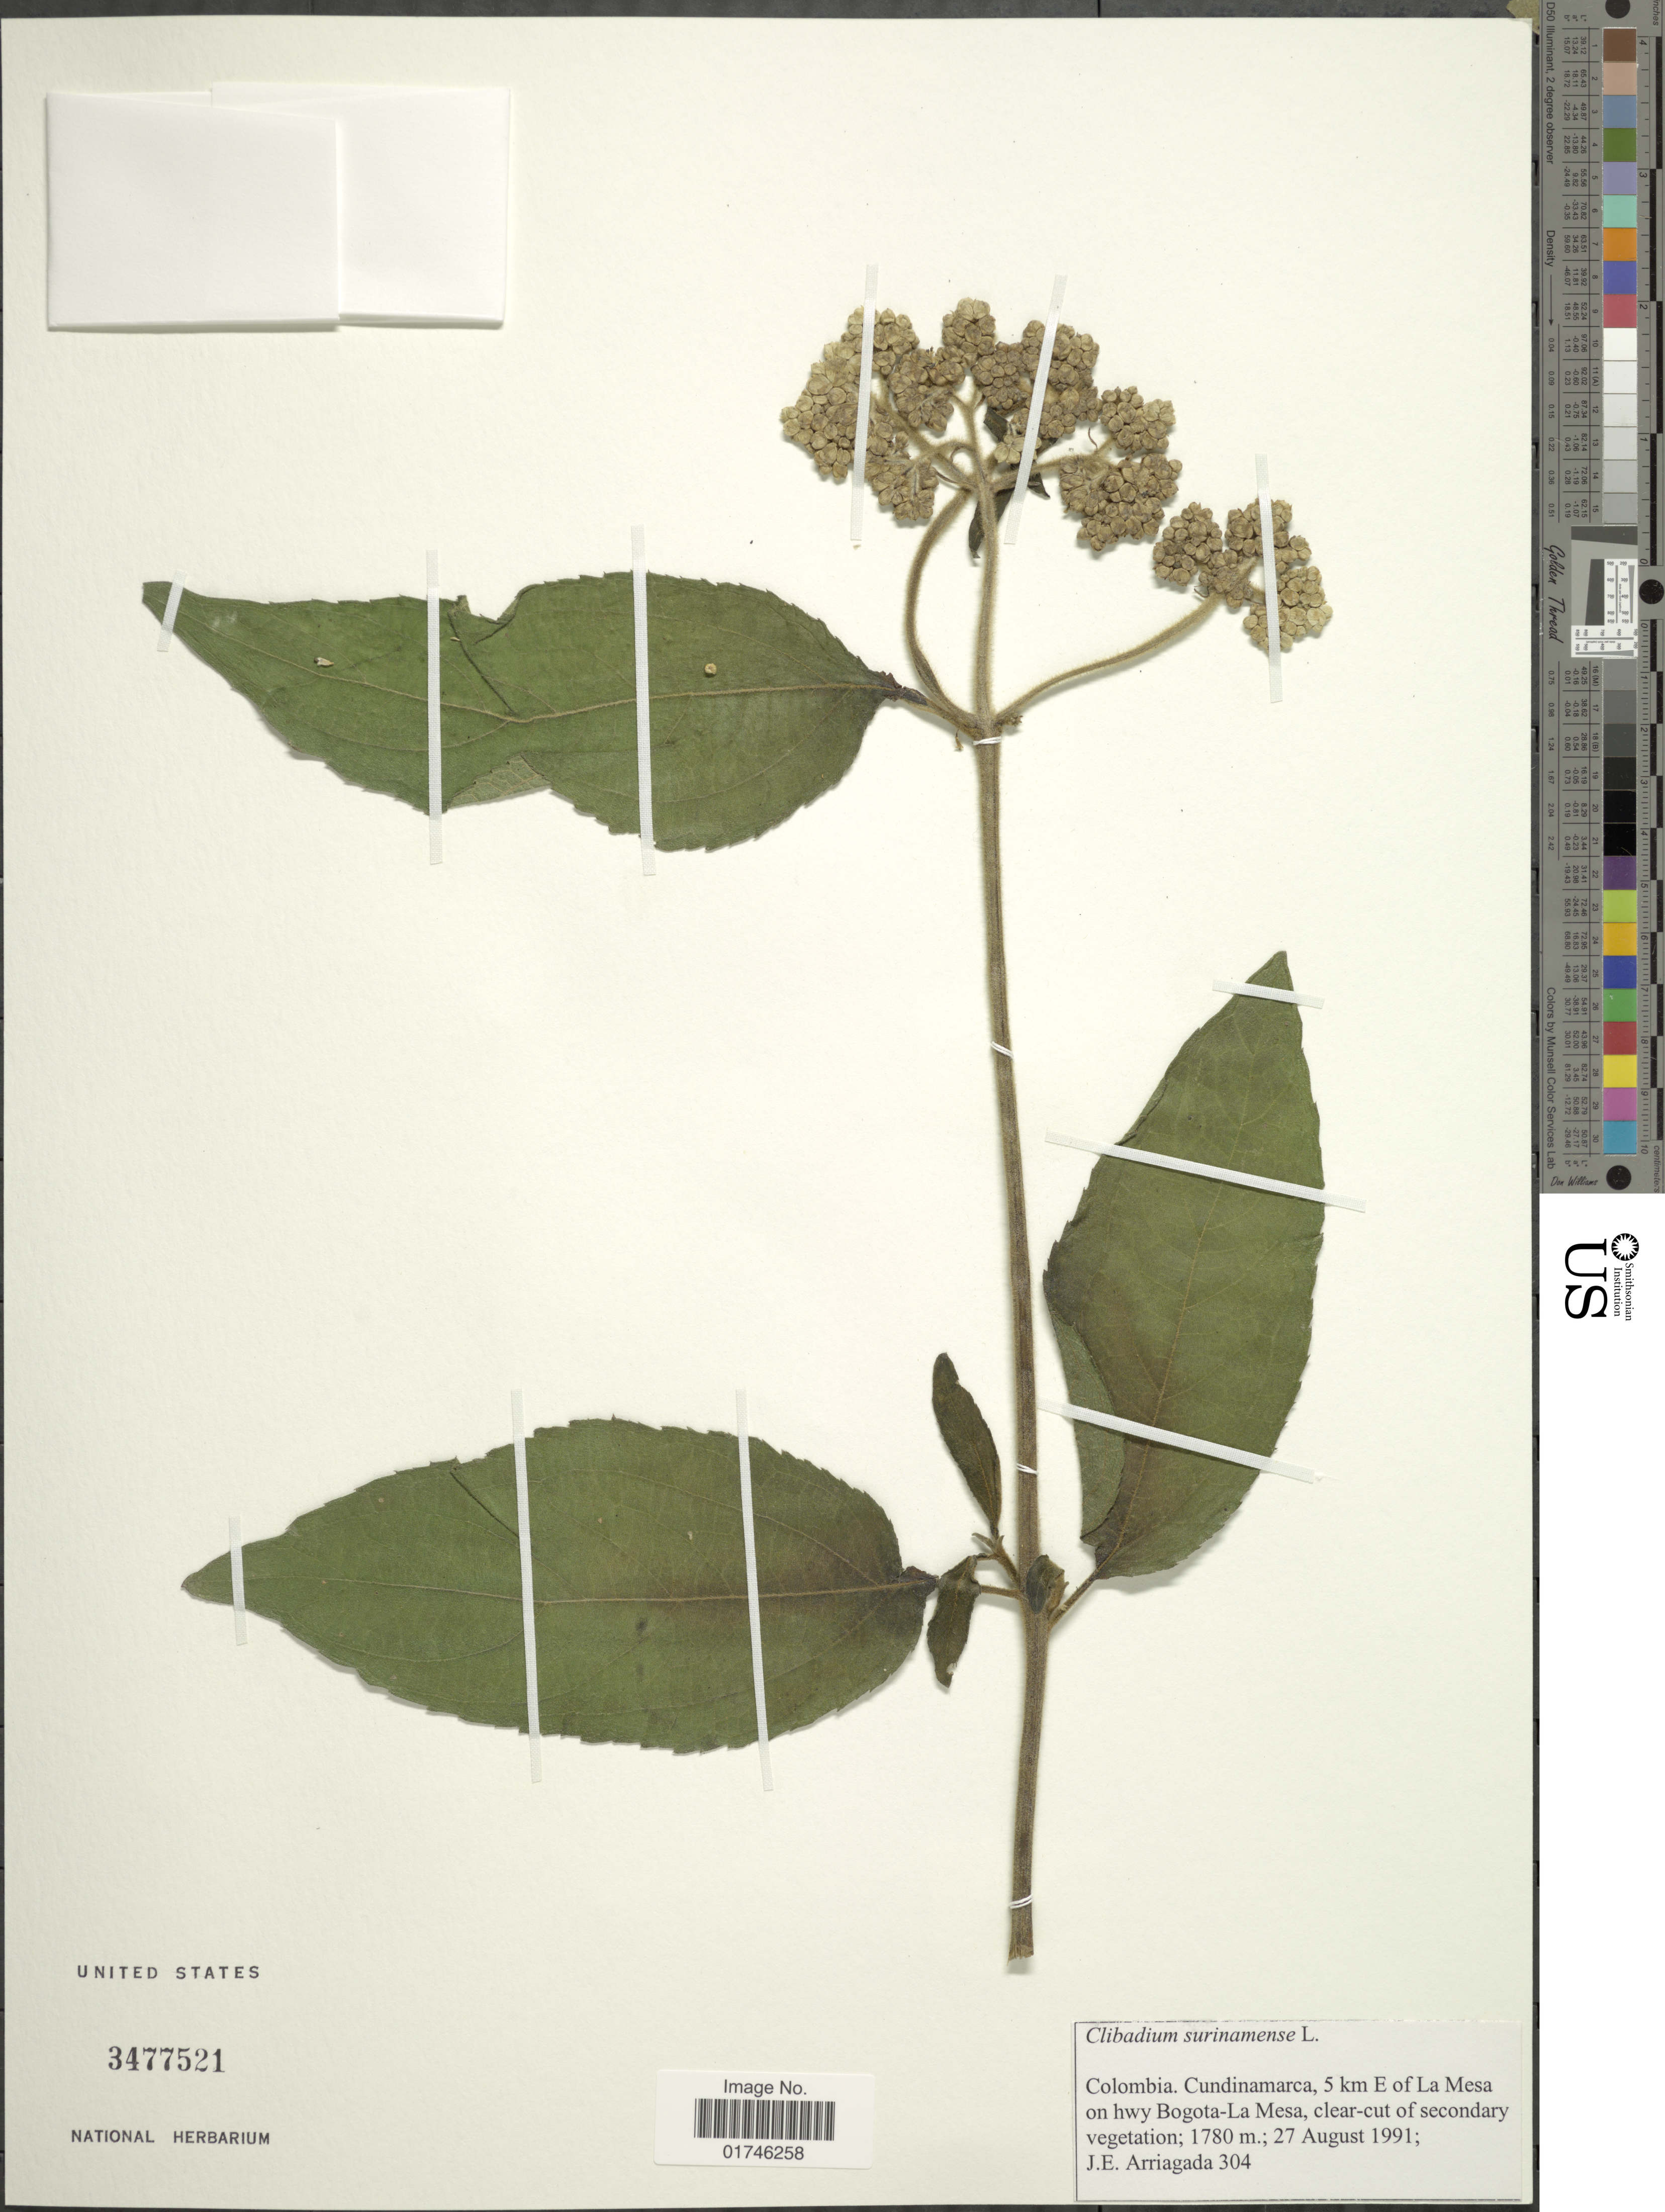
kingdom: Plantae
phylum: Tracheophyta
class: Magnoliopsida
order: Asterales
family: Asteraceae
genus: Clibadium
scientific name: Clibadium surinamense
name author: L.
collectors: J. Arriagada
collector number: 304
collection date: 1991-08-27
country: Colombia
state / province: Cundinamarca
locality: Colombia. Cundinamarca, 5 km E of La Mesa on hwy Bogota-La -Mesa.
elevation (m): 1780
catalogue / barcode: US 3477521